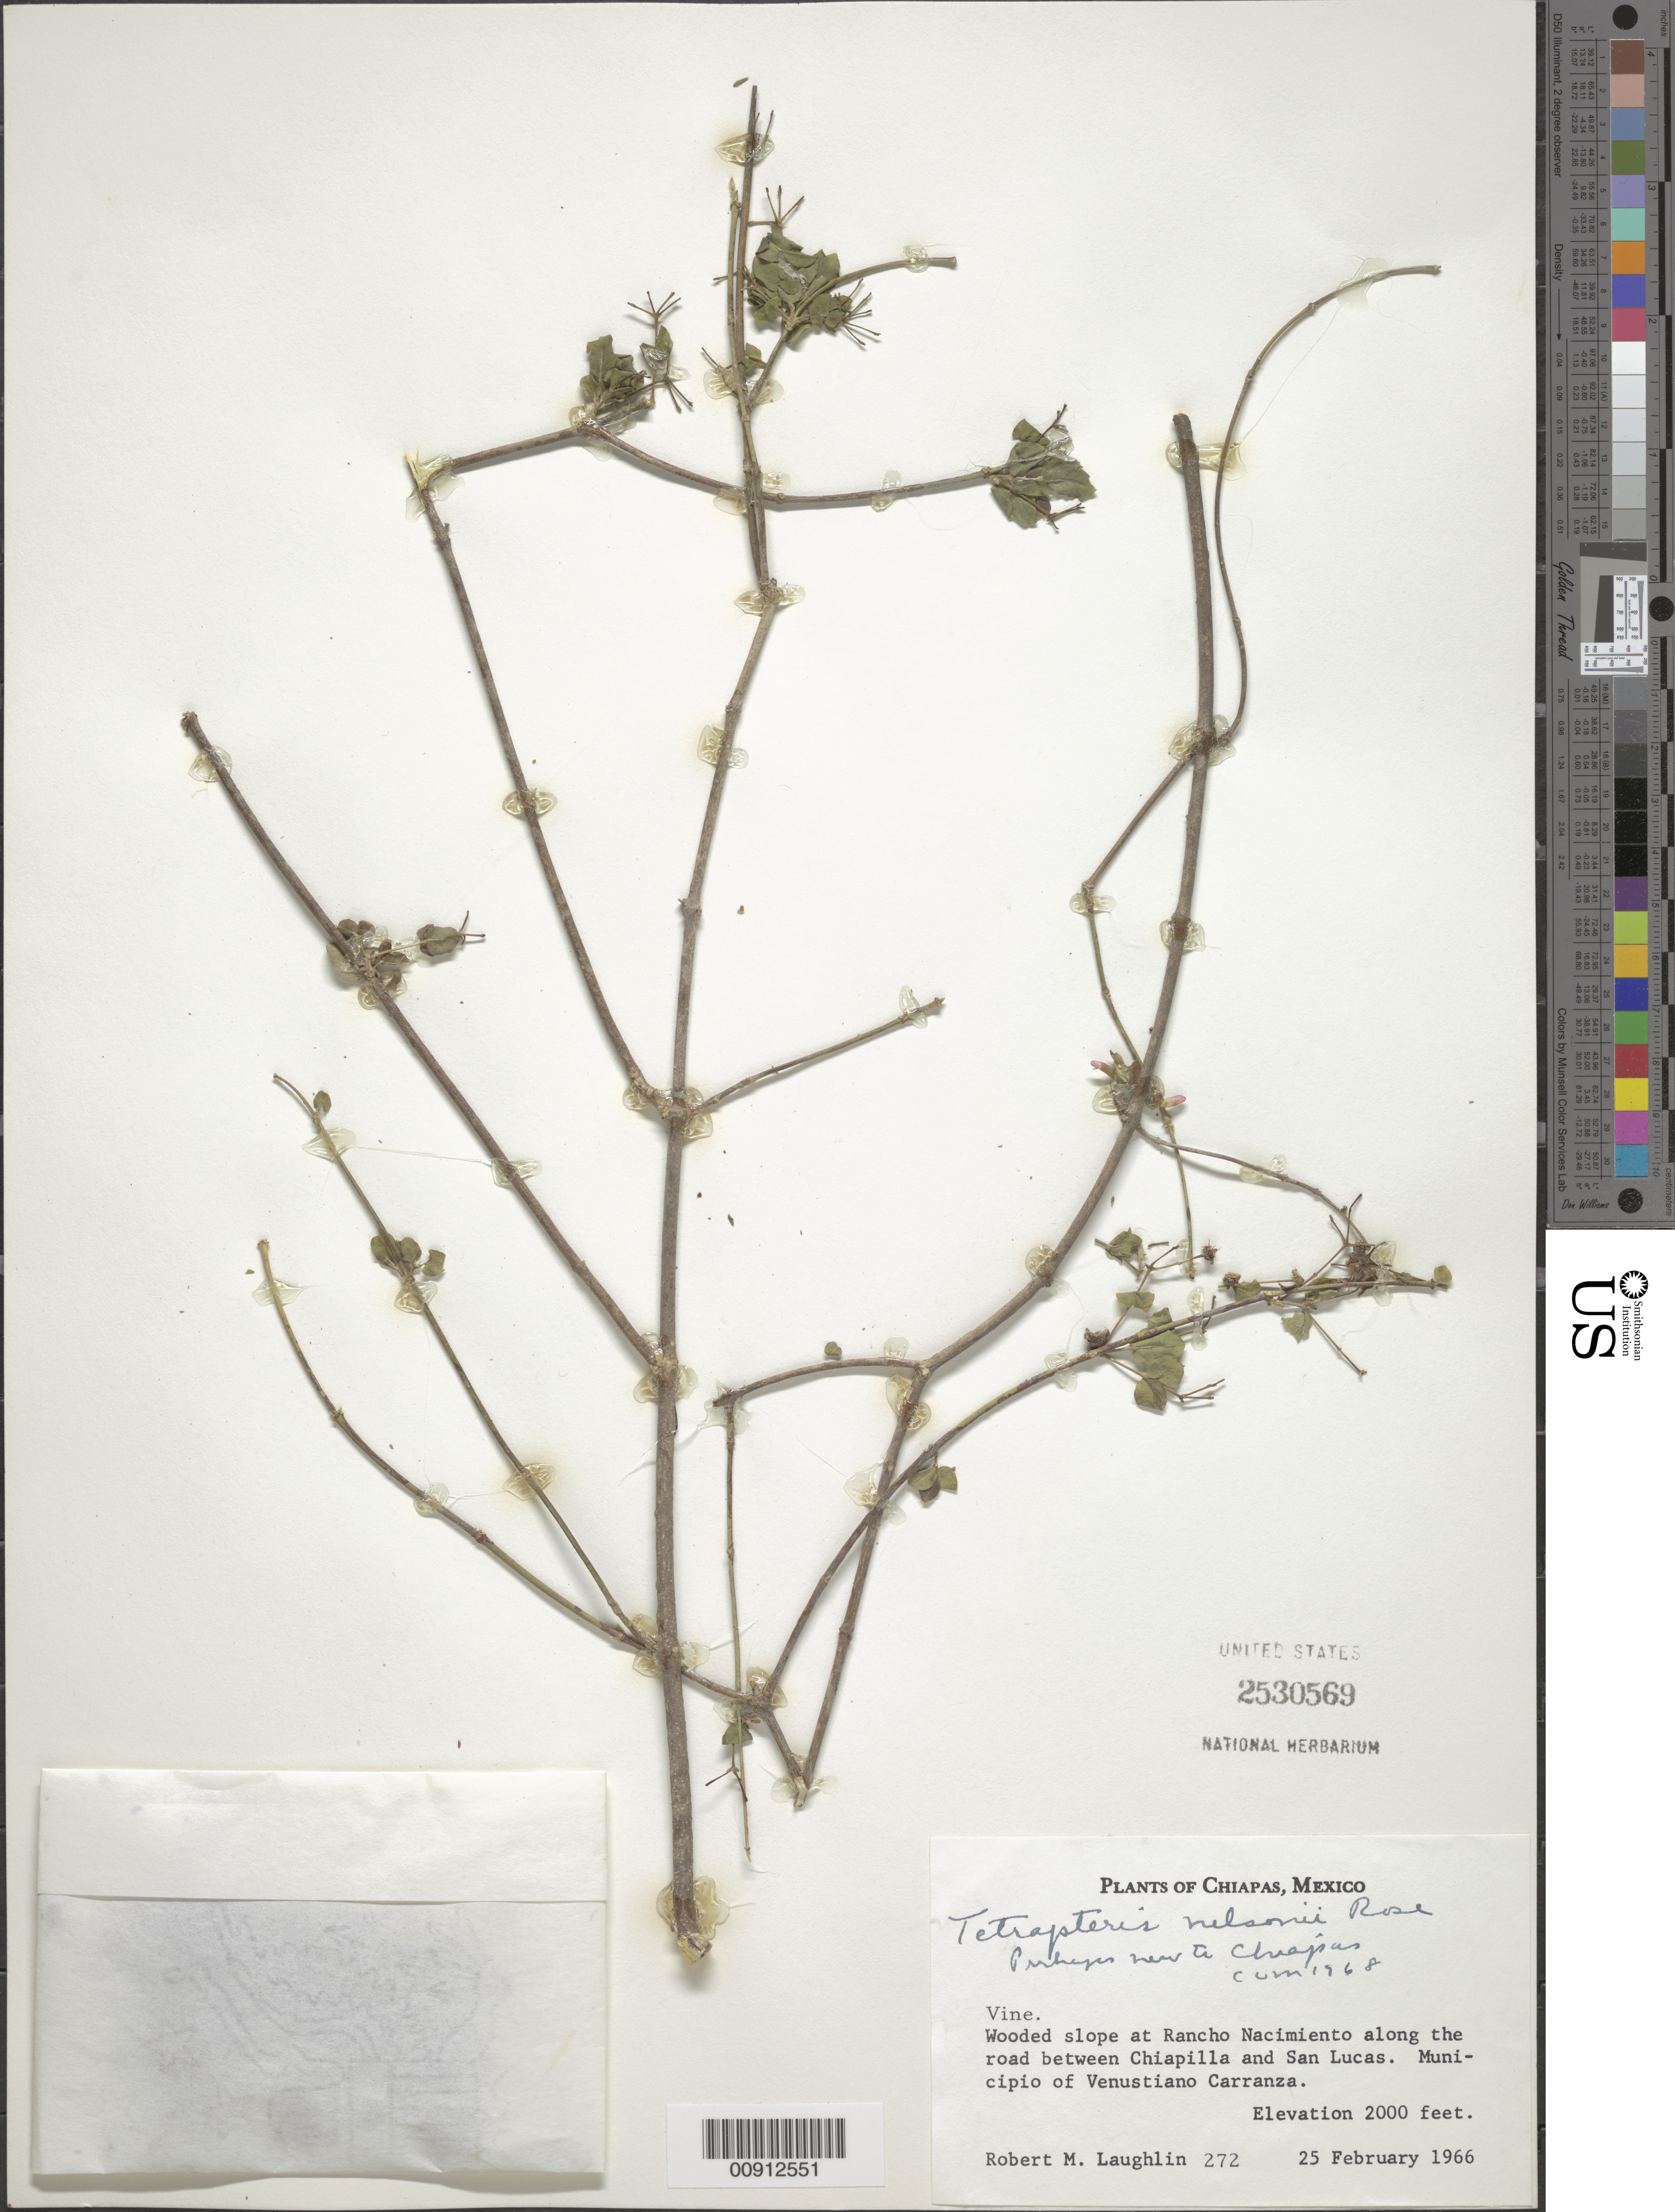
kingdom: Plantae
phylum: Tracheophyta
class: Magnoliopsida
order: Malpighiales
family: Malpighiaceae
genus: Tetrapterys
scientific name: Tetrapterys nelsonii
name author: Rose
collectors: R. M. Laughlin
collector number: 272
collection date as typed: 25 Feb 1966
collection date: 1966-02-25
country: Mexico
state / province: Chiapas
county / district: Venustiano Carranza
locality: Rancho Nacimiento along the road between Chiapilla and San Lucas. Municipio of Venustiano Carranza, Chiapas.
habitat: Wooded slope.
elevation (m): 610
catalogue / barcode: US 2530569